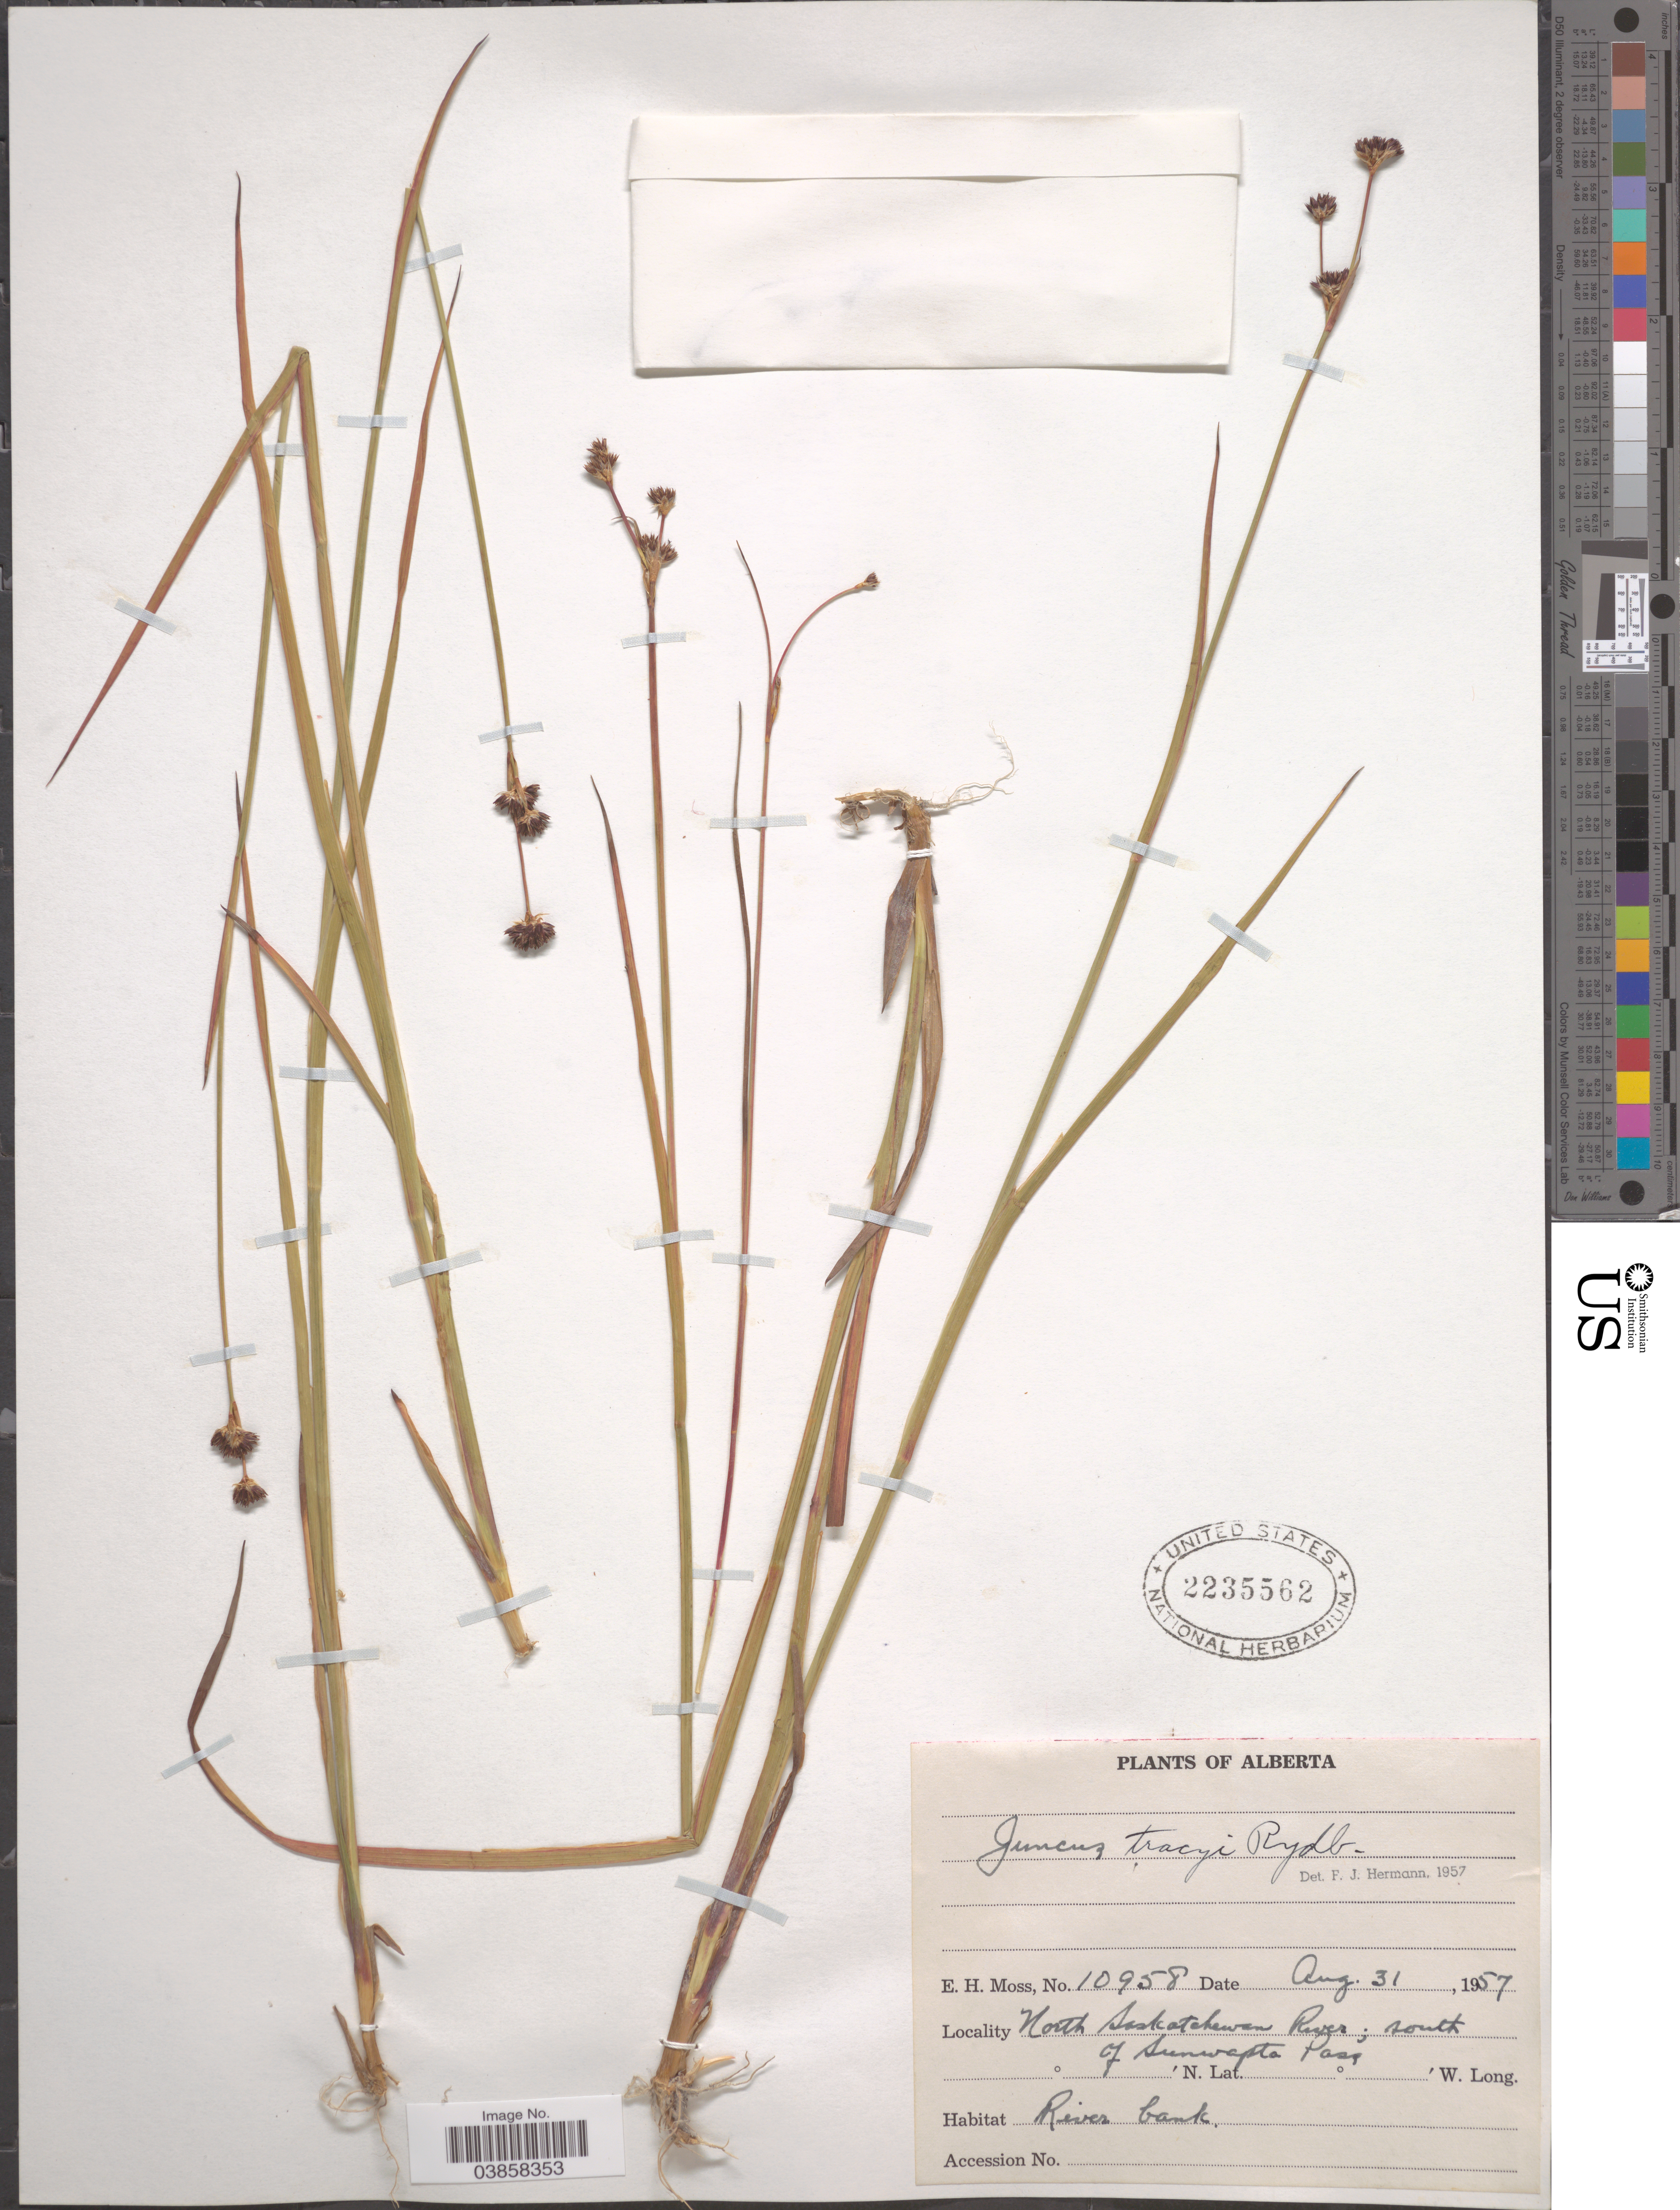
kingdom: Plantae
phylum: Tracheophyta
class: Liliopsida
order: Poales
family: Juncaceae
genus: Juncus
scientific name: Juncus tracyi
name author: Rydb.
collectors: E. Moss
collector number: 10958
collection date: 1957-08-31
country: Canada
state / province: Alberta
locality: North Saskatchewan River; south of Sunwepta Pass.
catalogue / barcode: US 2235562